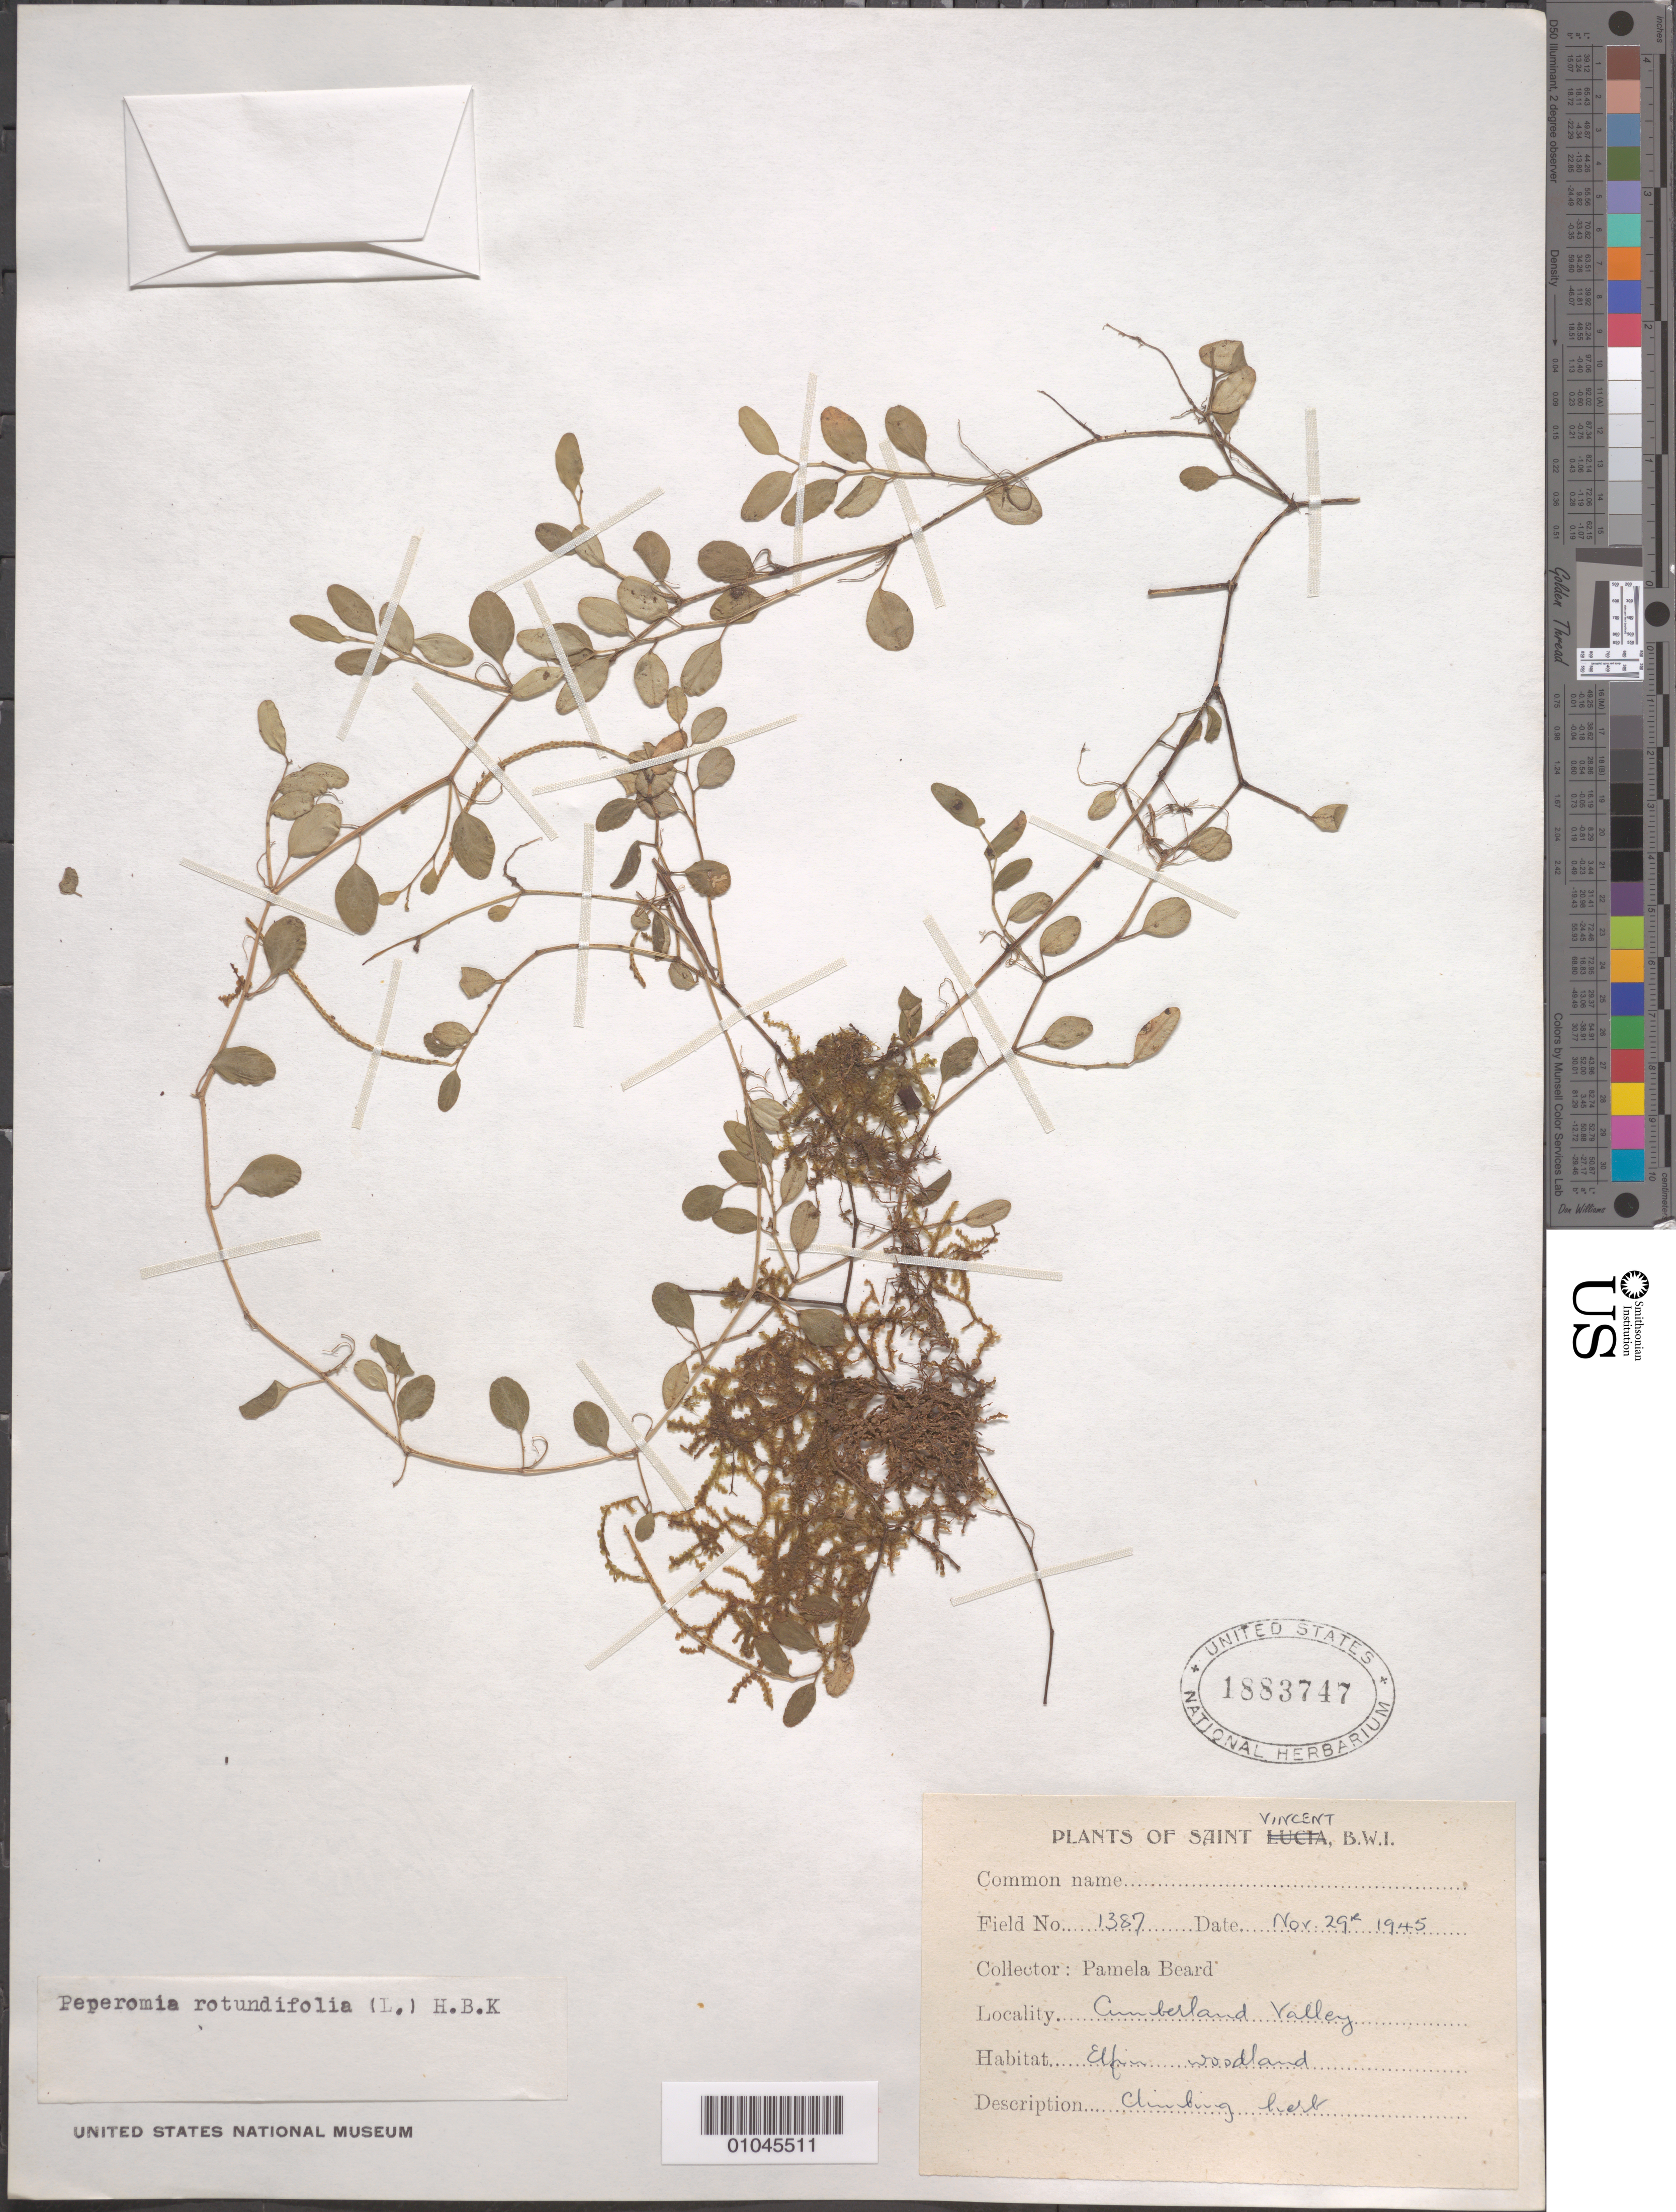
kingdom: Plantae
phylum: Tracheophyta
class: Magnoliopsida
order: Piperales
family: Piperaceae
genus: Peperomia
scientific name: Peperomia rotundifolia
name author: (L.) Kunth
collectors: P. Beard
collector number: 1387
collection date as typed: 29 Nov 1945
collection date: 1945-11-29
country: St. Vincent - Grenadines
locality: Cumberland Valley. Woodlands. Climbing.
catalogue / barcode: US 1883747